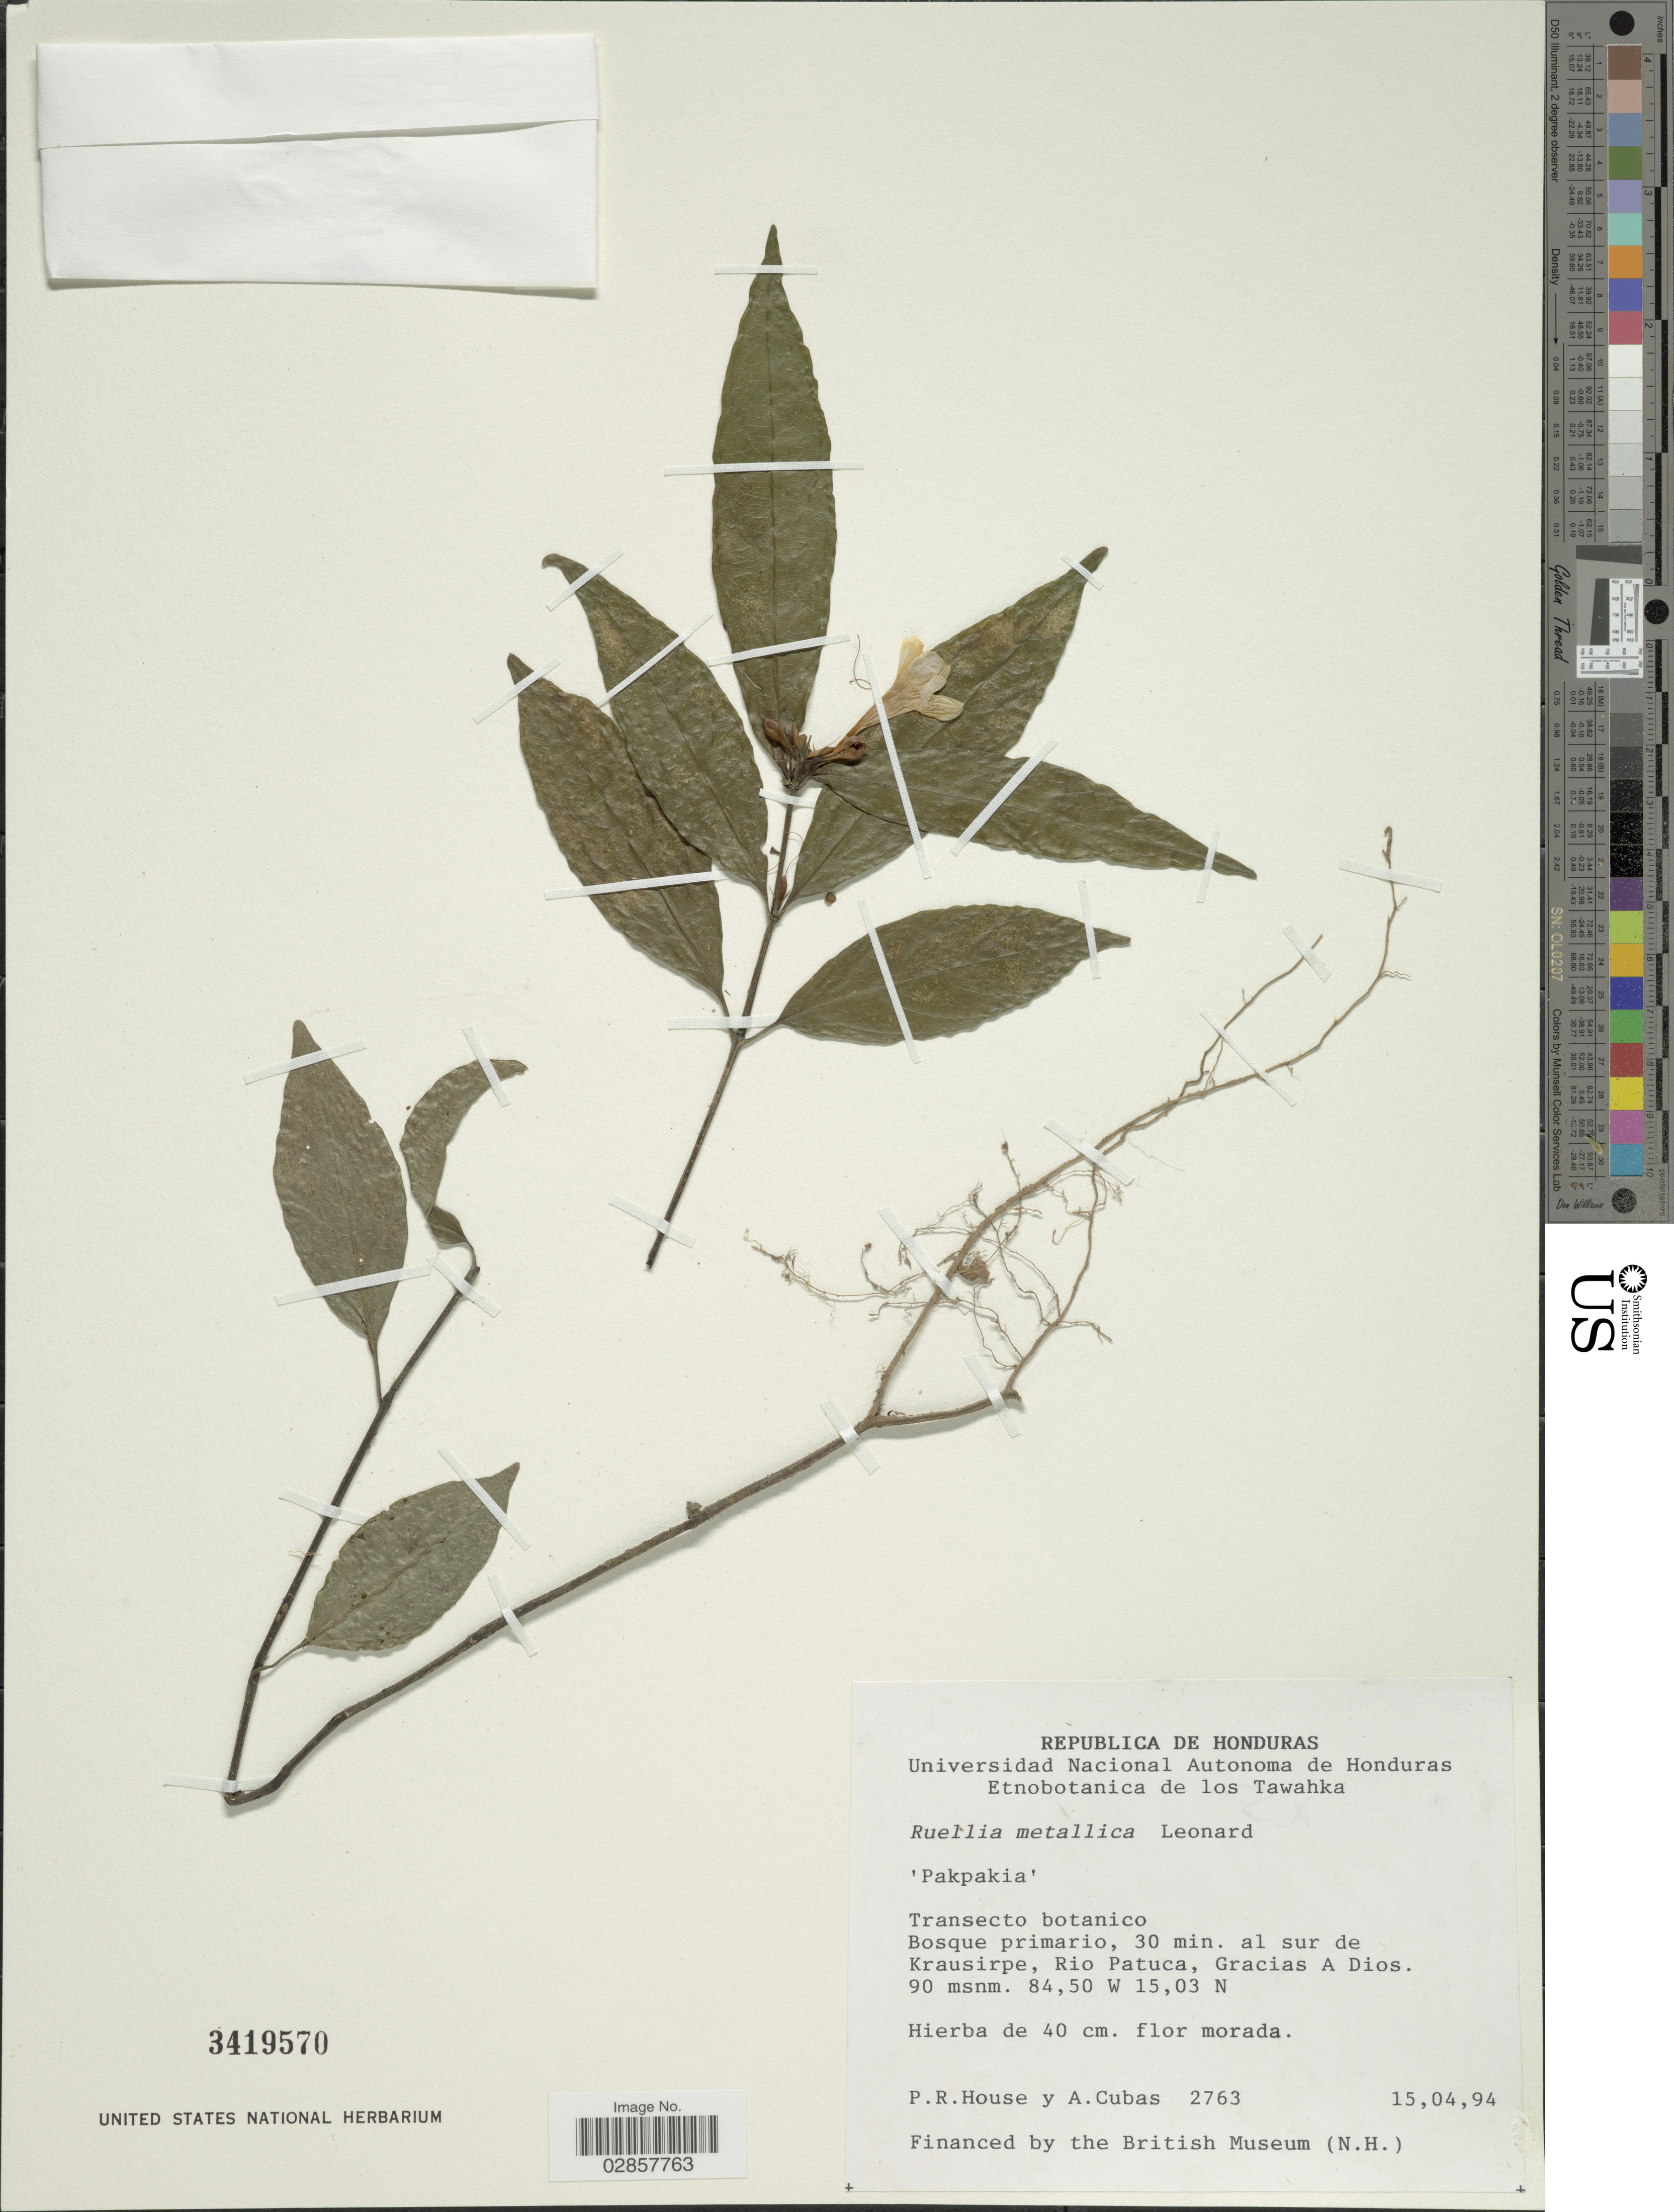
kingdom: Plantae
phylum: Tracheophyta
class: Magnoliopsida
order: Lamiales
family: Acanthaceae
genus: Ruellia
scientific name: Ruellia metallica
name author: Leonard in Standl.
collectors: P. R. House & A. Cubas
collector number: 2763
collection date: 1994-04-15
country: Honduras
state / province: Gracias de Dios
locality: Republica de Honduras. Transecto botanico. Bosque primario, 30 min. al sur de Krausirpe, Rio Patuca, Gracias A Dios.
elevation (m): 90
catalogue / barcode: US 3419570